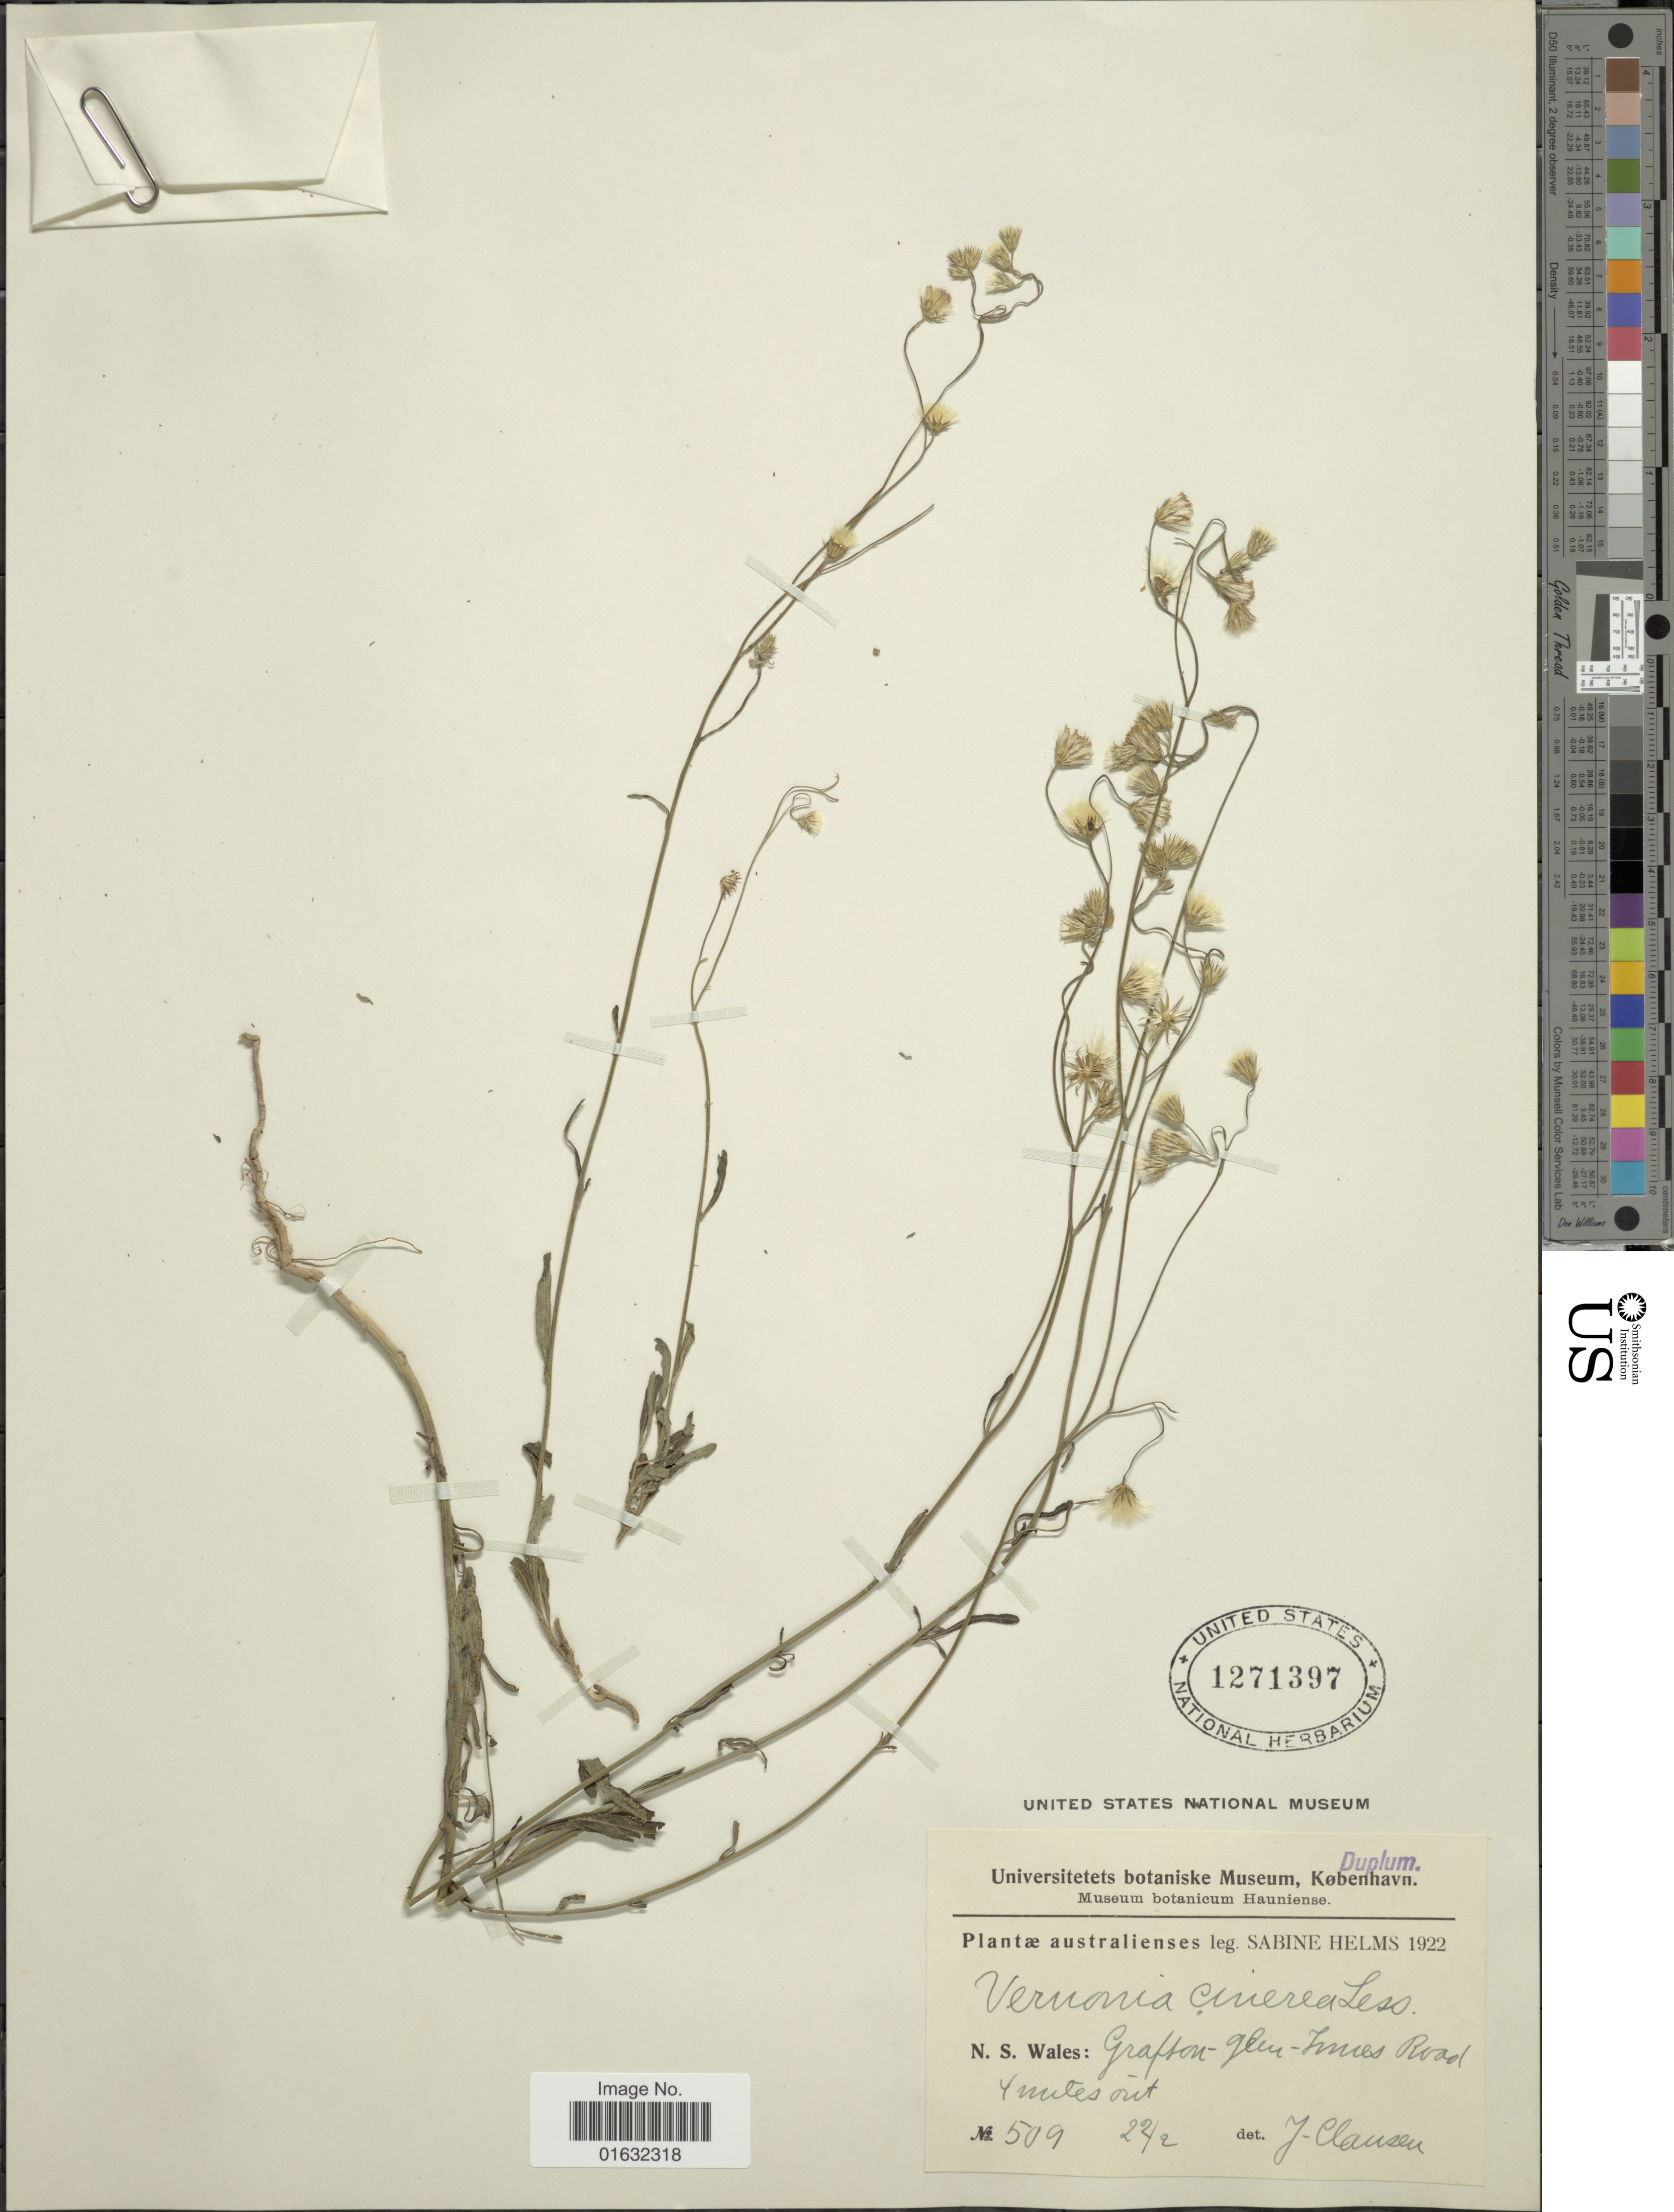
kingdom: Plantae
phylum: Tracheophyta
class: Magnoliopsida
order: Asterales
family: Asteraceae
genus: Cyanthillium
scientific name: Cyanthillium cinereum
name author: (L.) H. Rob.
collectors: S. Helms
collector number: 509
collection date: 1992-02-22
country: Australia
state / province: New South Wales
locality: Grafton-glen-Innes Road, 4 miles out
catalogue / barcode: US 1271397